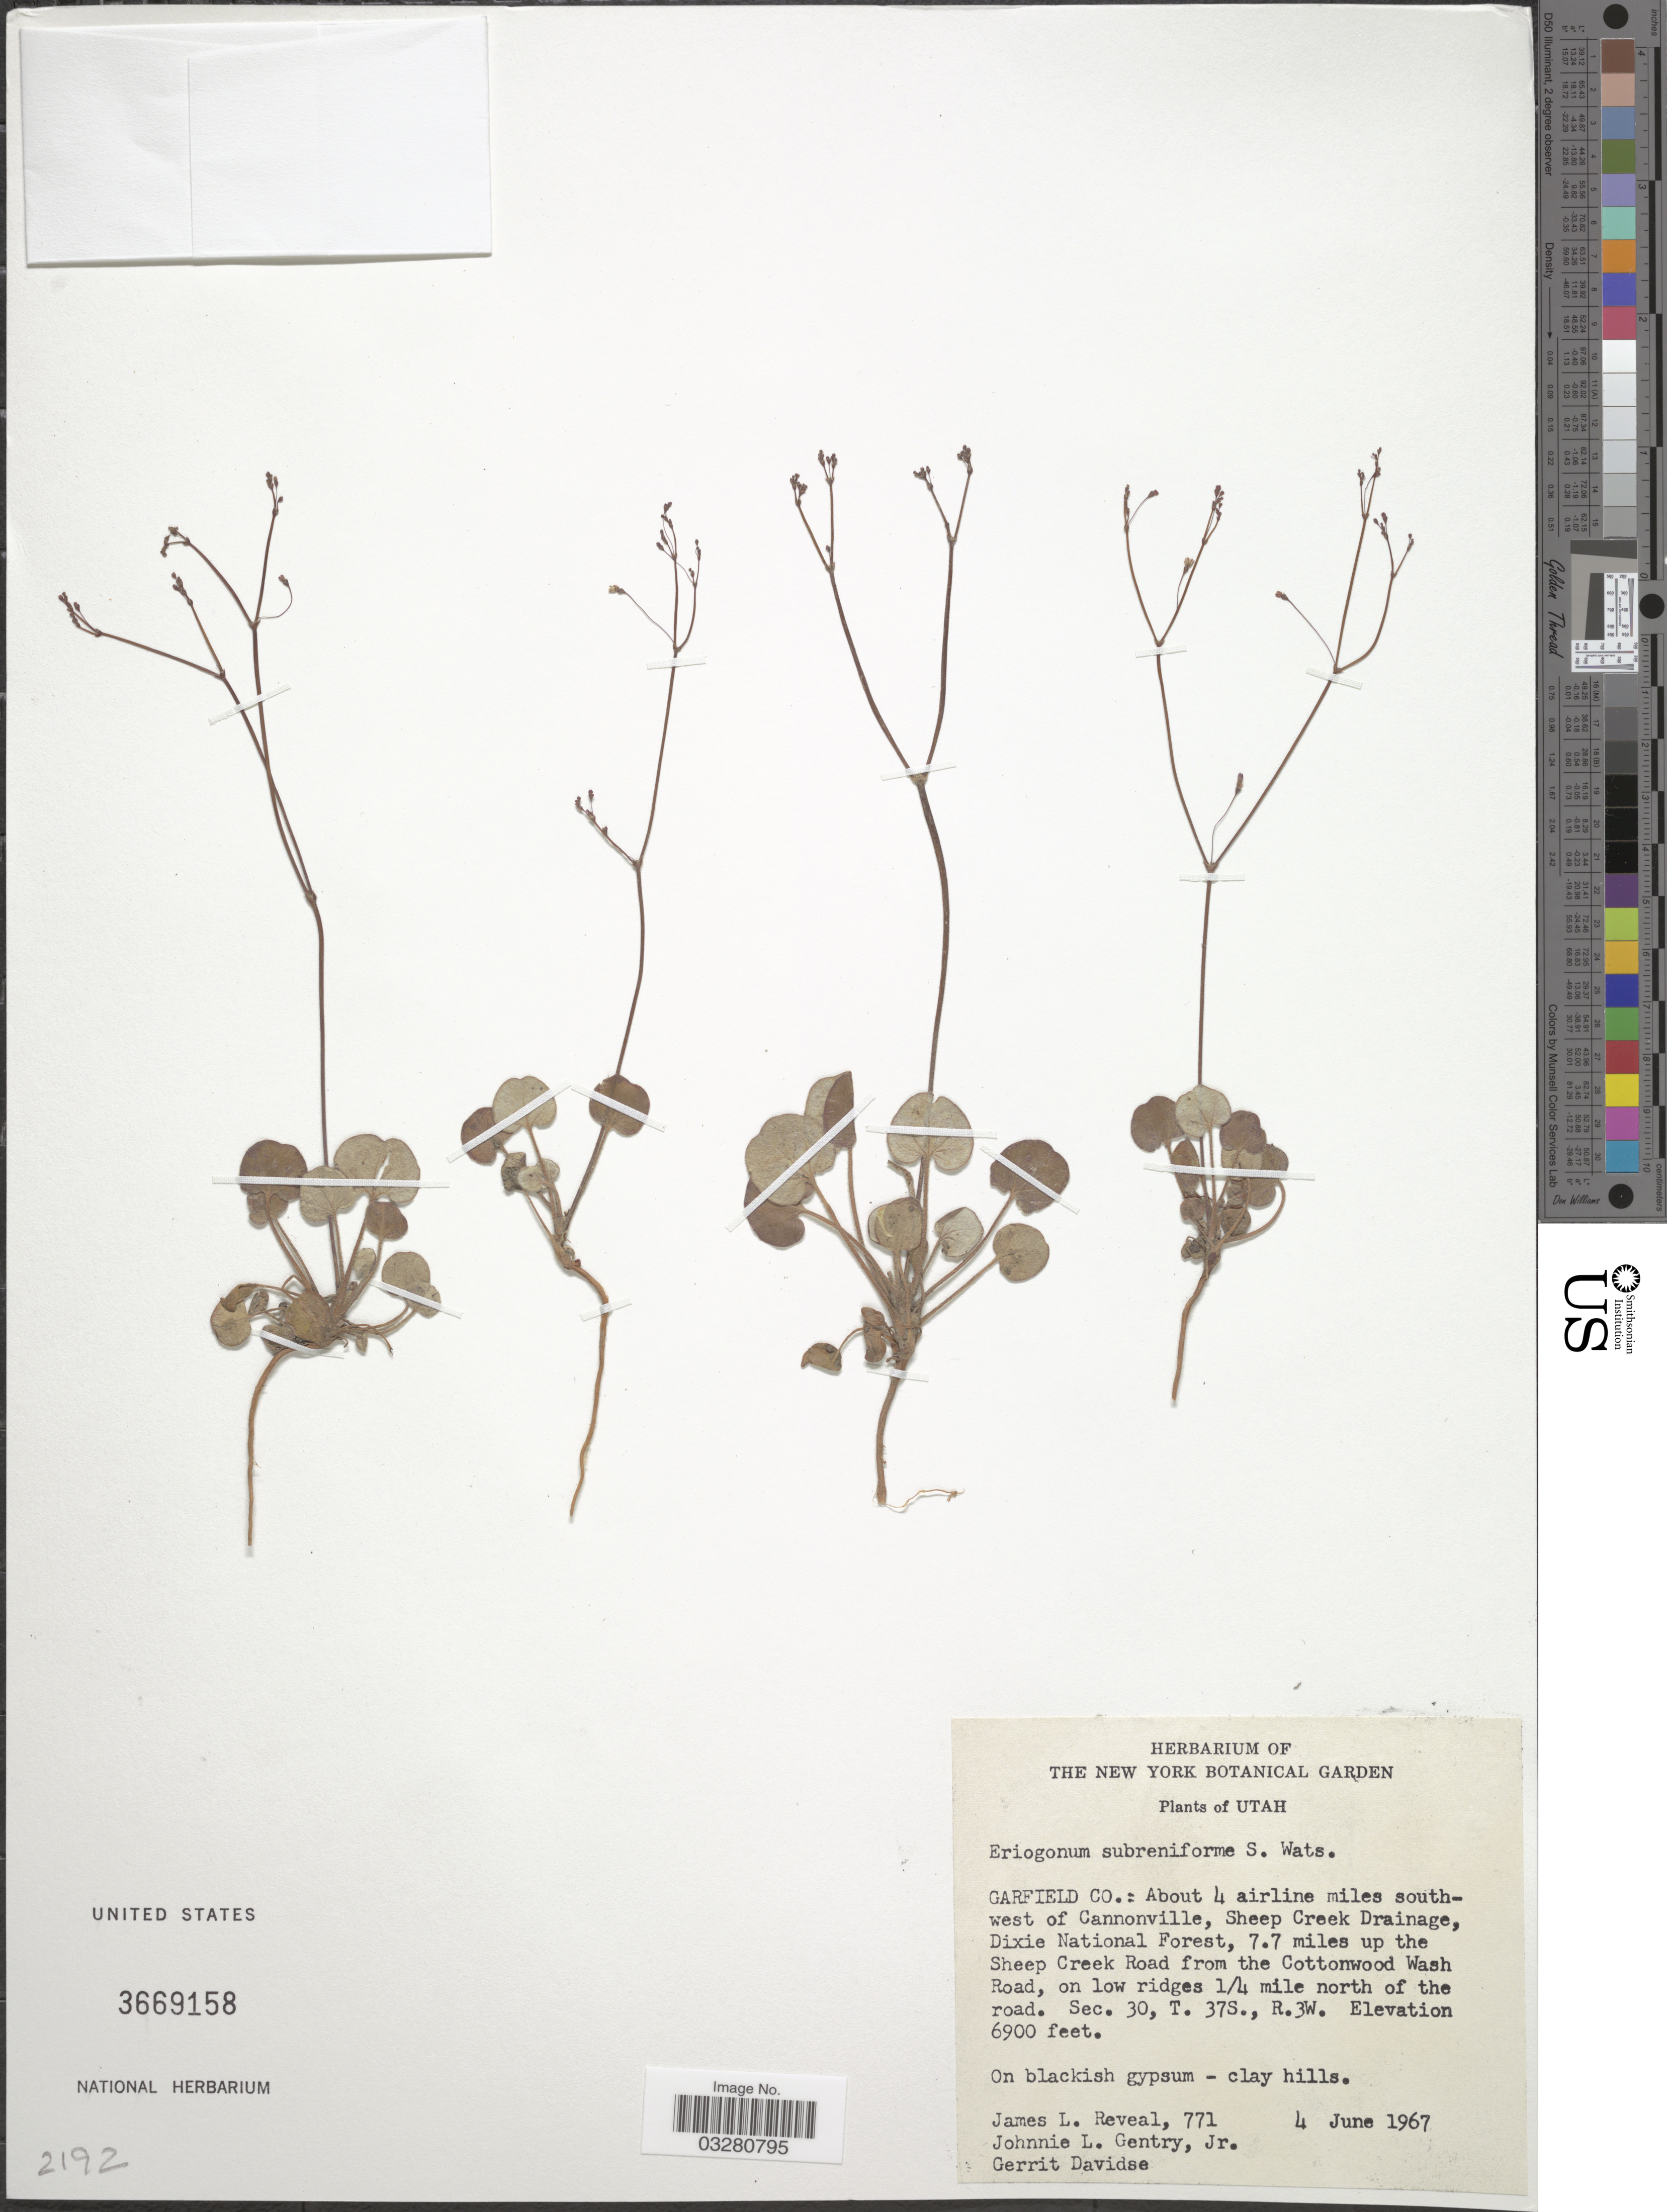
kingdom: Plantae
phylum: Tracheophyta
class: Magnoliopsida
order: Caryophyllales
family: Polygonaceae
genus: Eriogonum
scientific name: Eriogonum subreniforme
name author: S. Watson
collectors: J. L. Reveal, J. L. Gentry & G. Davidse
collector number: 771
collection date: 1967-06-04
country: United States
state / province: Utah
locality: Garfield Co.: About 4 airline miles southwest of Cannonville, Sheep Creek Drainage, Dixie National Forest, 7.7 miles up the Sheep Creek Road from the Cottonwood Wash Road, on low ridges 1/4 mile north of the road. Sec. 30, T. 37S., R.3W.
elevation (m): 2103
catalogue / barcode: US 3669158